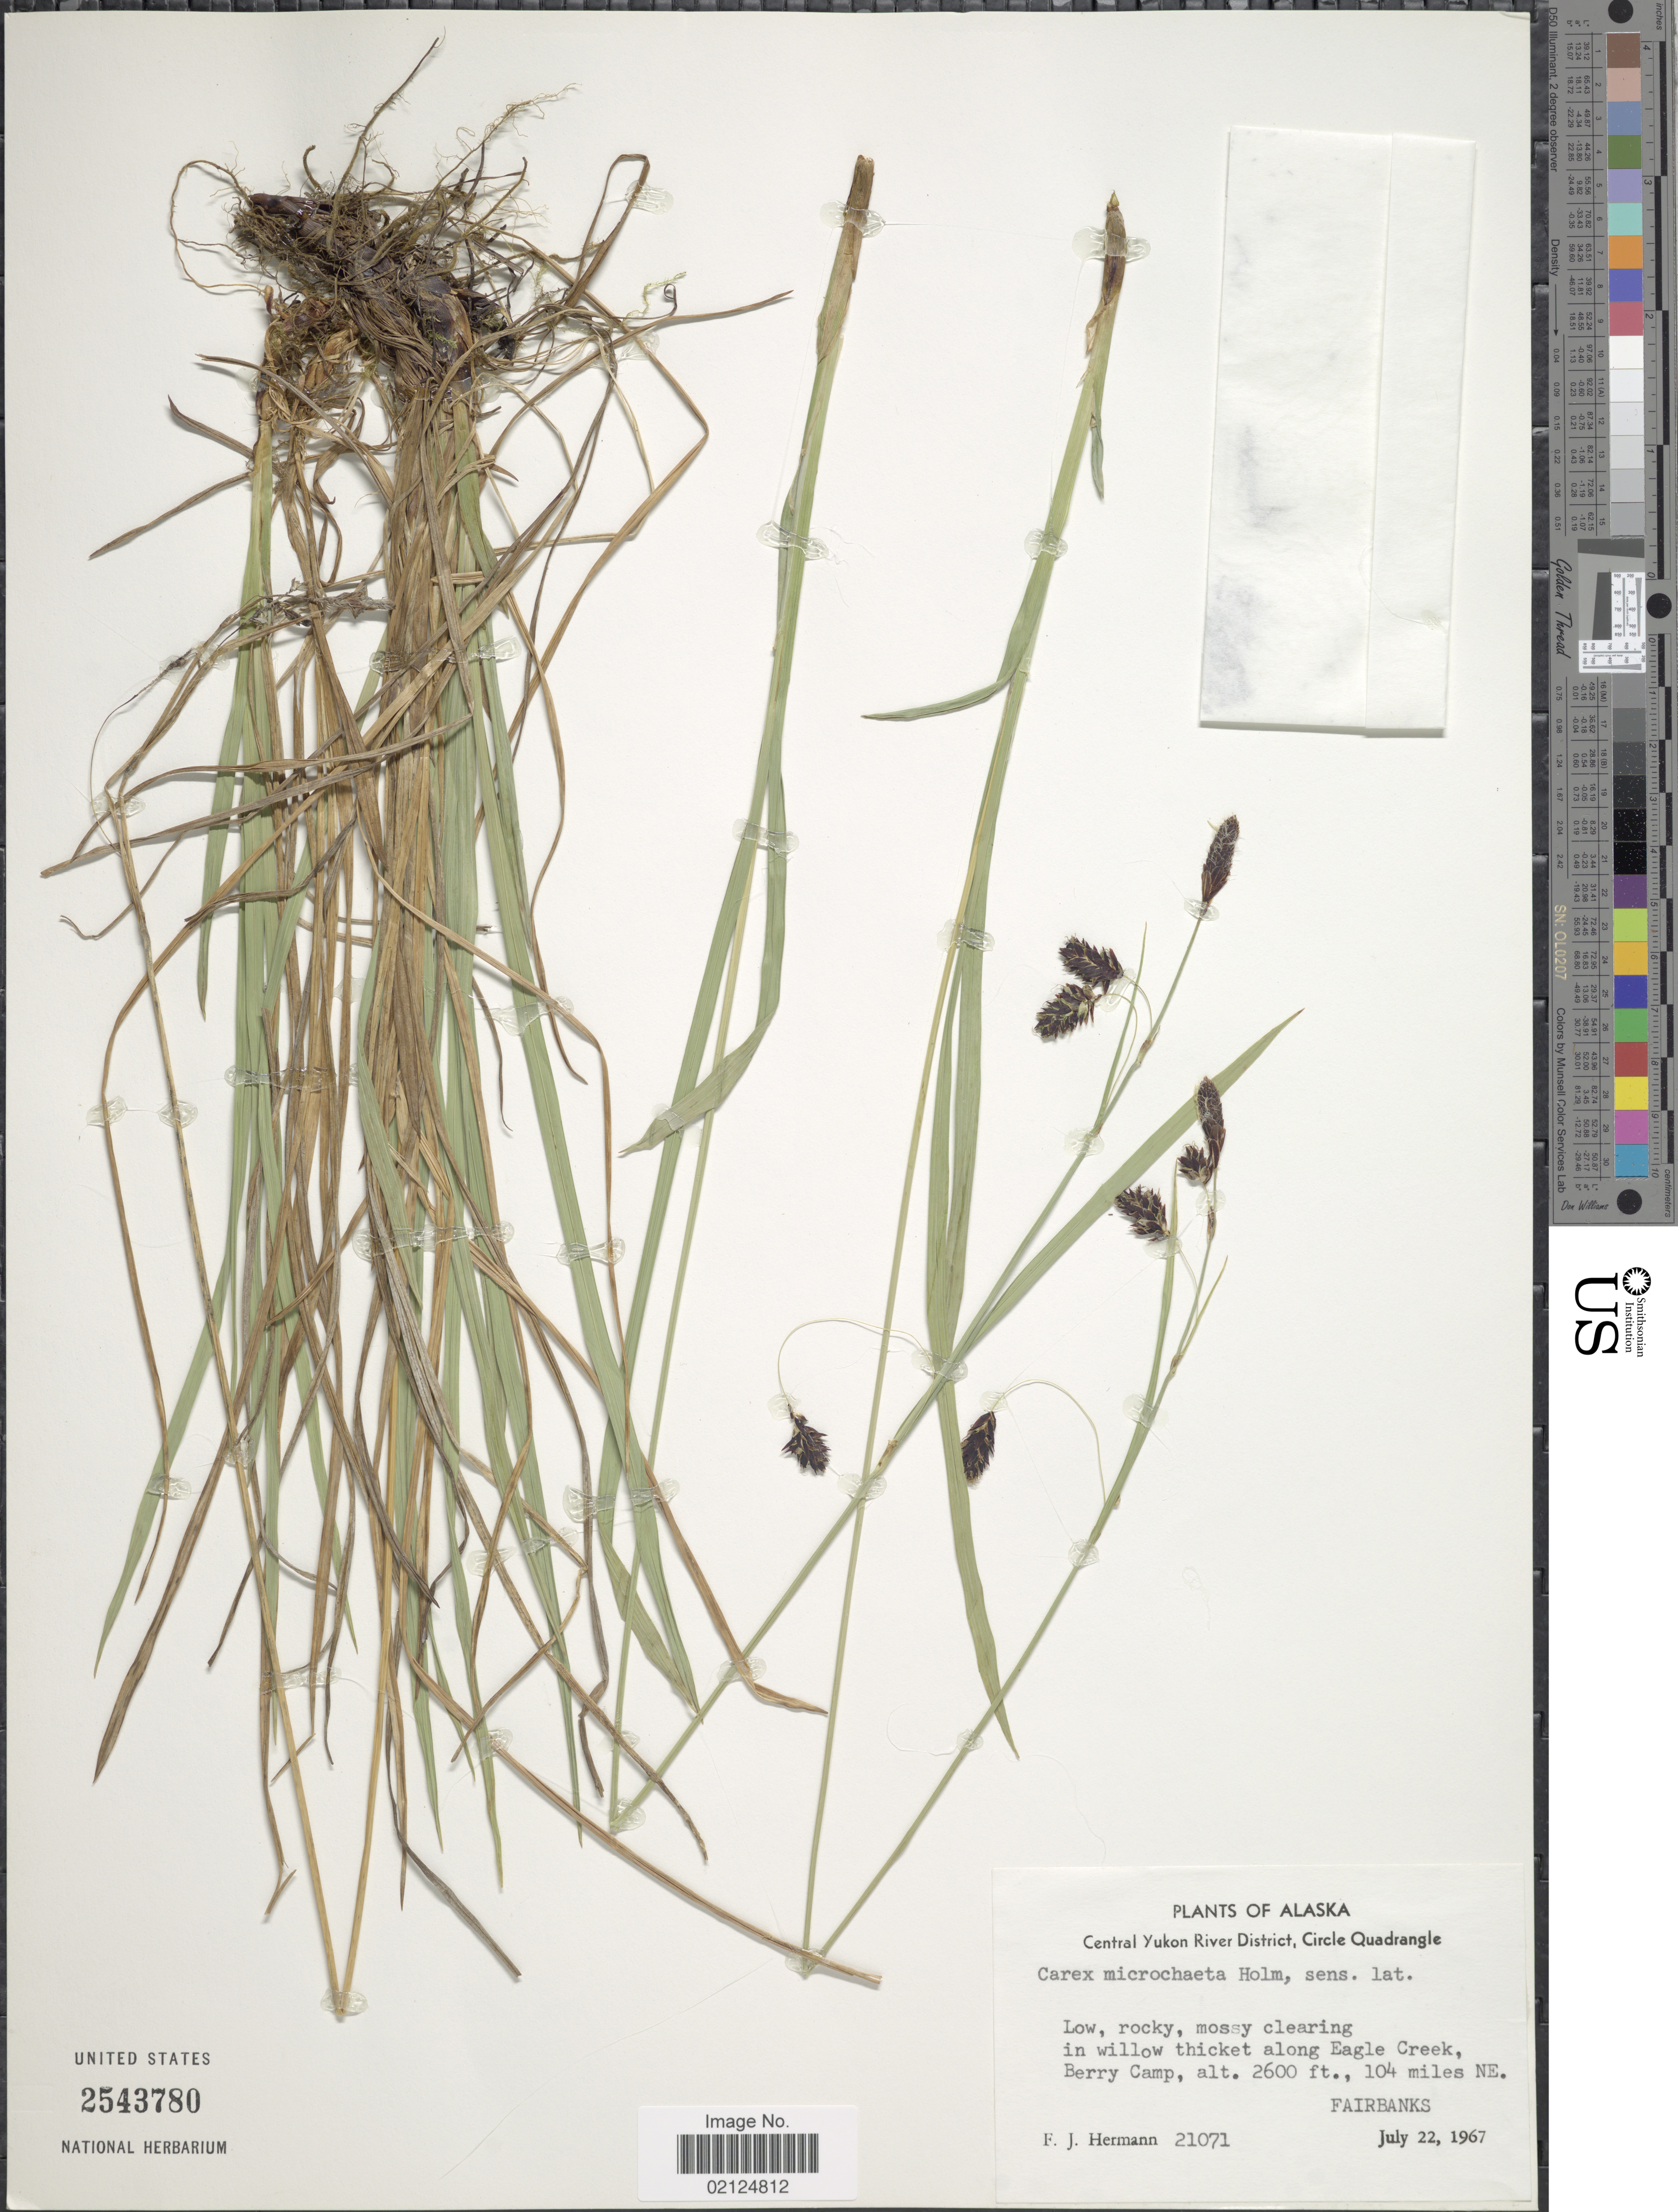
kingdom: Plantae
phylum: Tracheophyta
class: Liliopsida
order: Poales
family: Cyperaceae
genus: Carex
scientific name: Carex microchaeta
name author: Holm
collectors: F. J. Hermann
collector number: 21071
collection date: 1967-07-22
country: United States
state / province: Alaska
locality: Central Yukon River District, Circle Quadrangle, Thicket along Eagle Creek, Berry camp, 104 miles NE Fairbanks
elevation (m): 792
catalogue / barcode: US 2543780